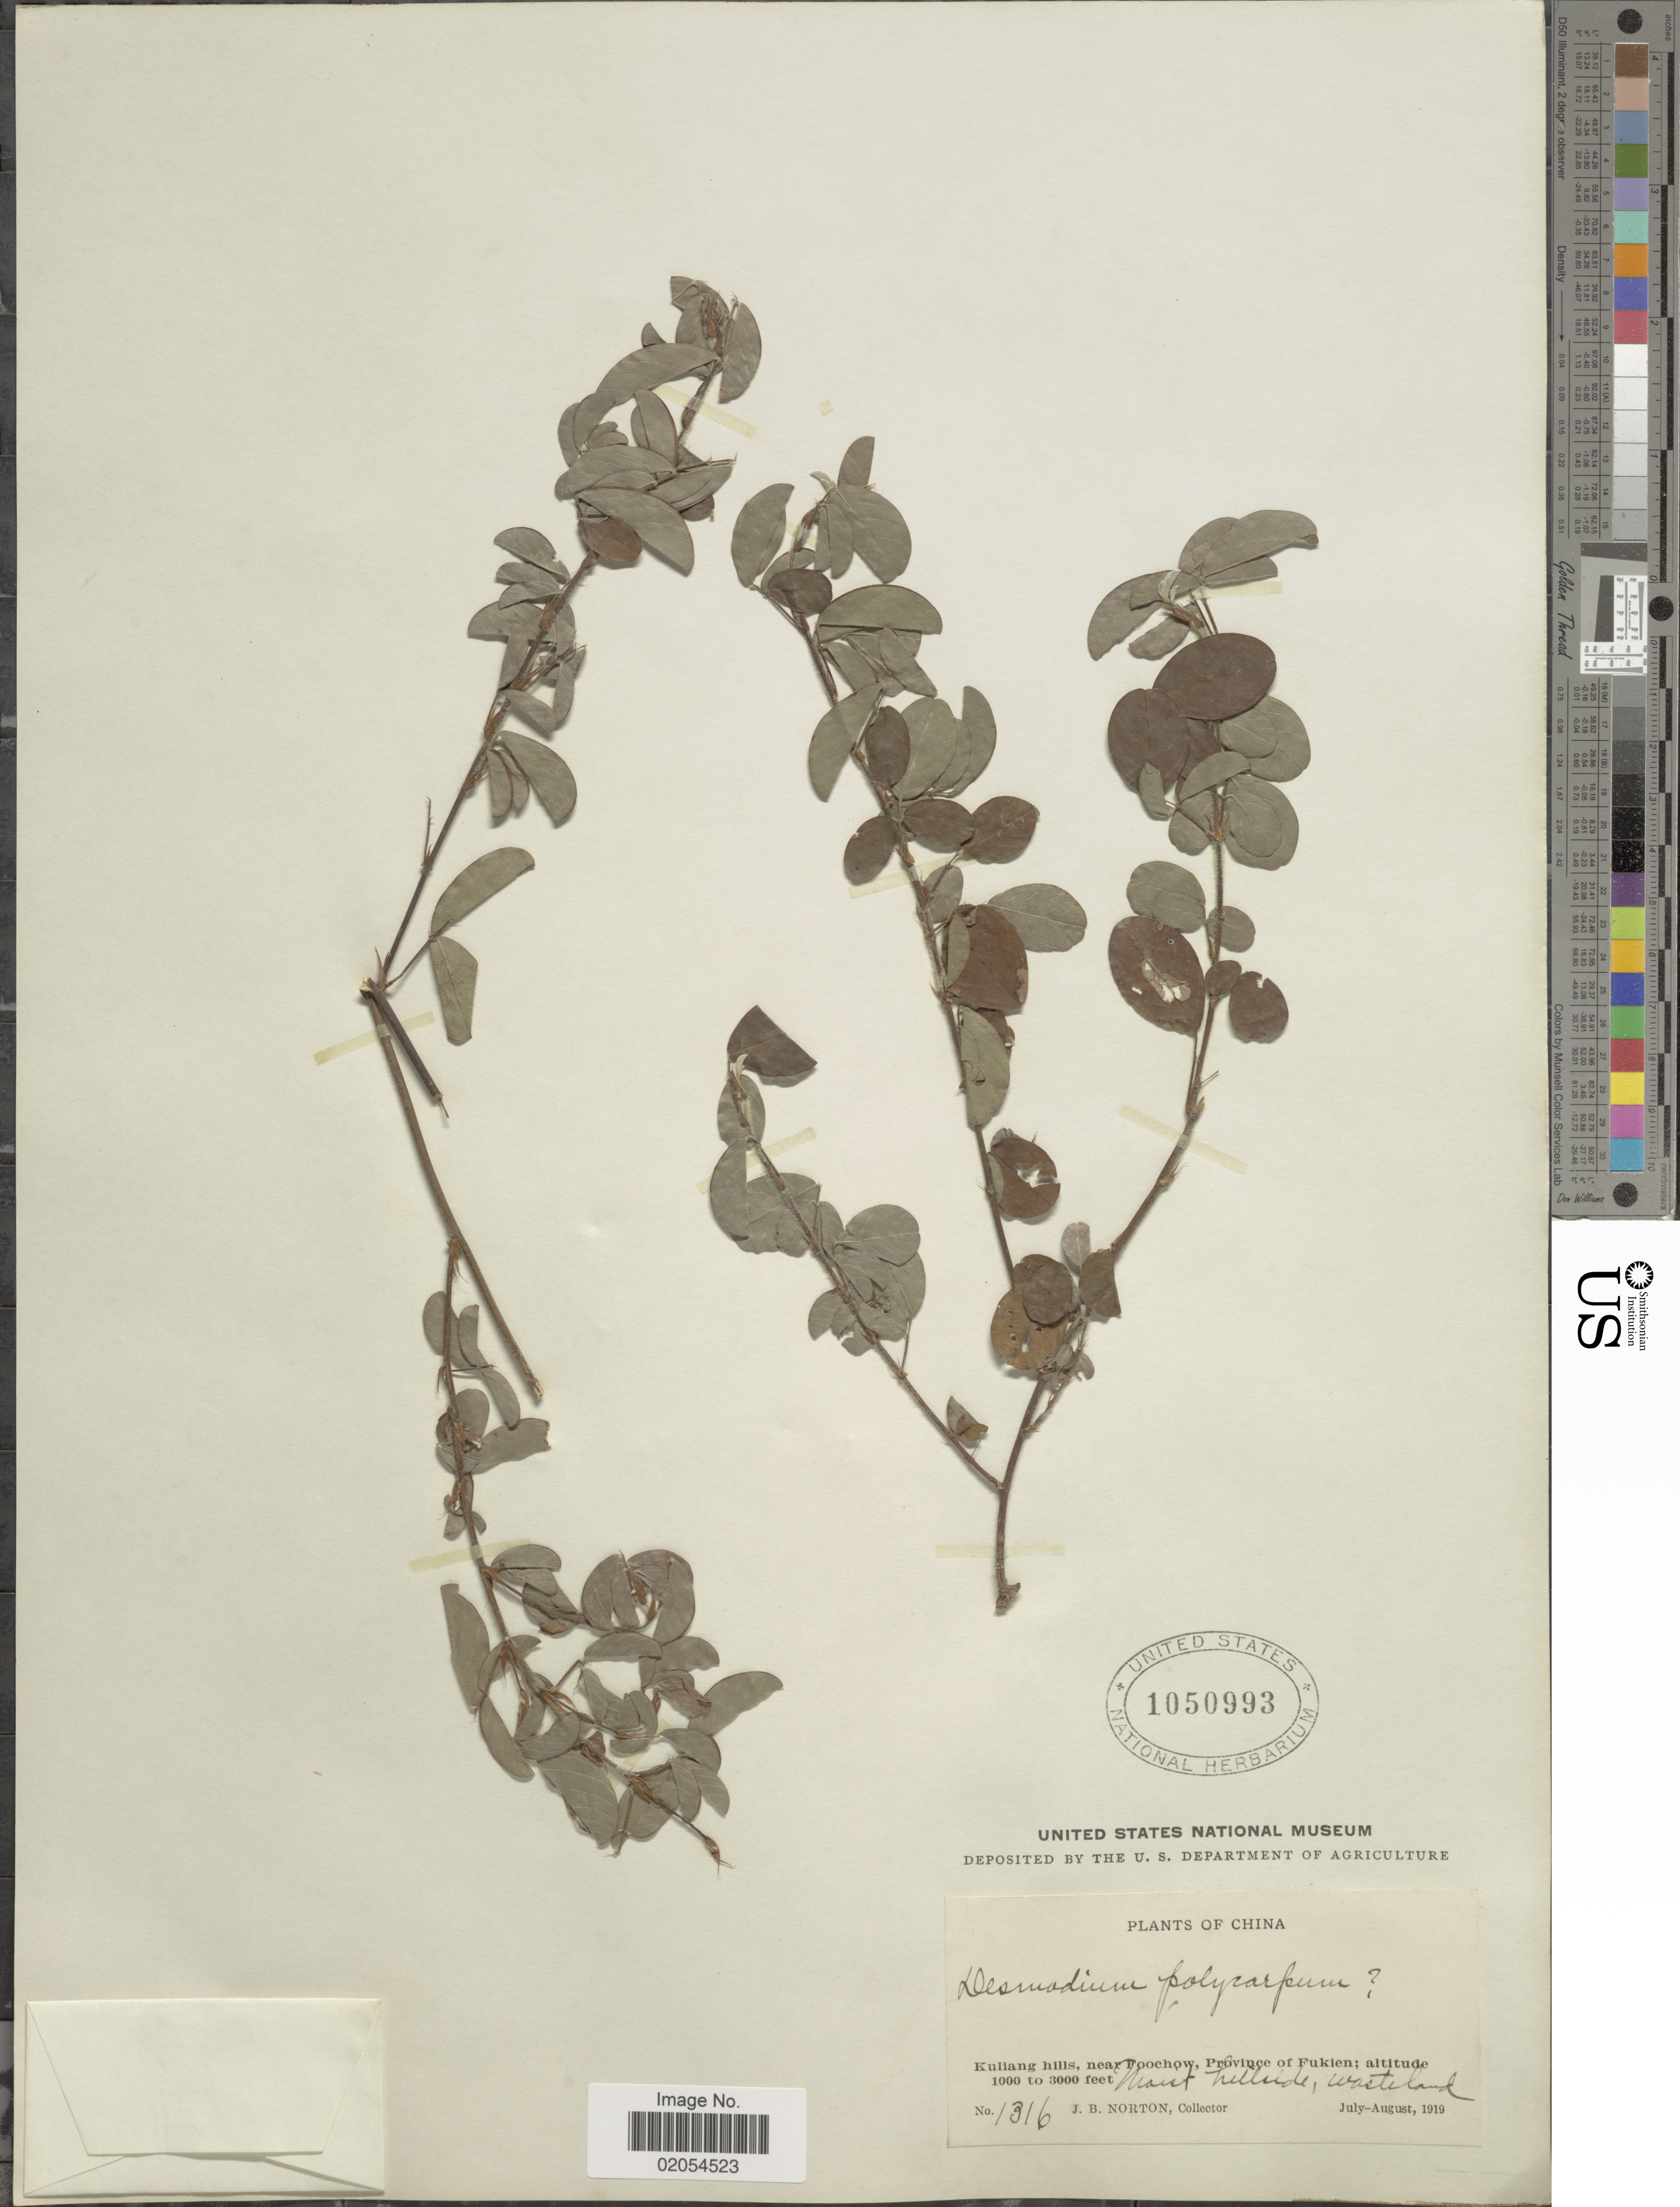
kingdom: Plantae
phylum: Tracheophyta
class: Magnoliopsida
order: Fabales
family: Fabaceae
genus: Grona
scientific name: Grona heterocarpos subsp. heterocarpos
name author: (L.) H. Ohashi & K. Ohashi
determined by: Strong, Mark T., (BOT), Smithsonian Institution - National Museum of Natural History (UNITED STATES)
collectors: J. B. Norton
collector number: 116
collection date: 1919-07/1919-08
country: China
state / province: Fujian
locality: Kuliang hills, near Foochow, Province of Fukien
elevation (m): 305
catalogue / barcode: US 1050993